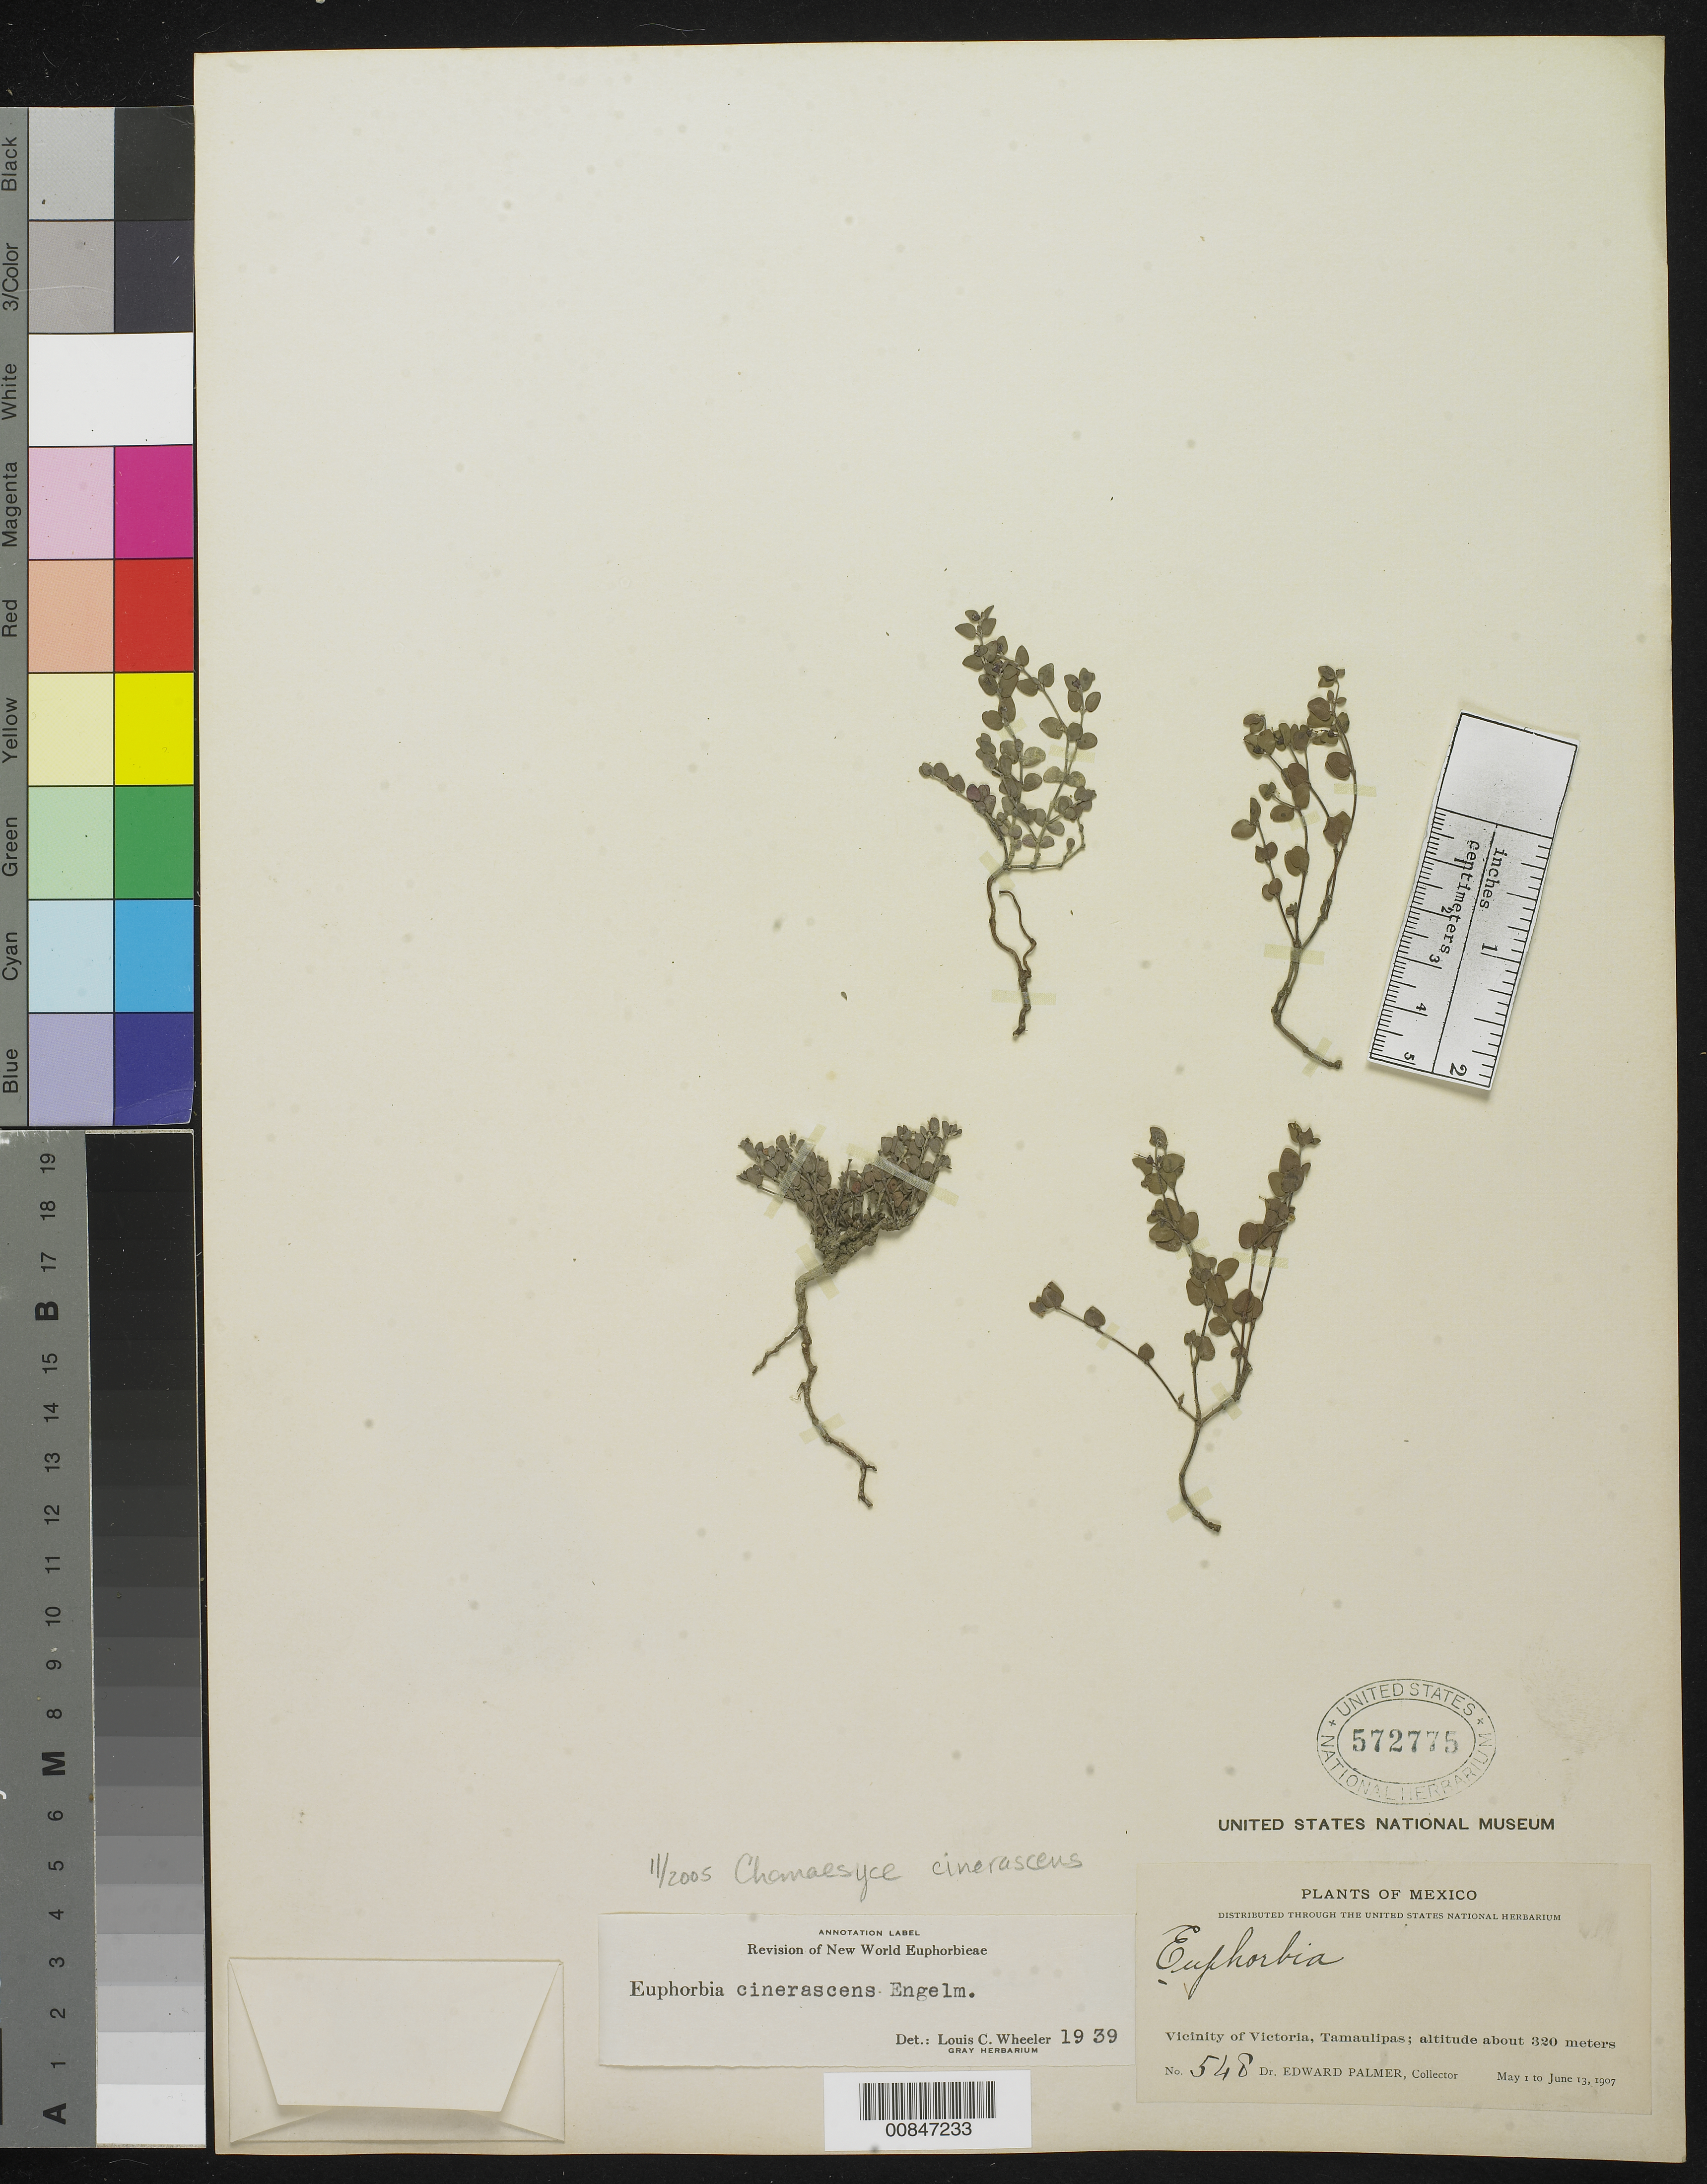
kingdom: Plantae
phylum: Tracheophyta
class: Magnoliopsida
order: Malpighiales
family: Euphorbiaceae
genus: Euphorbia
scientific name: Euphorbia cinerascens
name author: Engelm. in Emory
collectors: E. Palmer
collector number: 548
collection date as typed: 01 May 1907 to 13 Jun 1907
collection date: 1907-05-01/1907-06-13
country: Mexico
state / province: Tamaulipas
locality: Vicinity of Victoria.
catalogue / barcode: US 572775